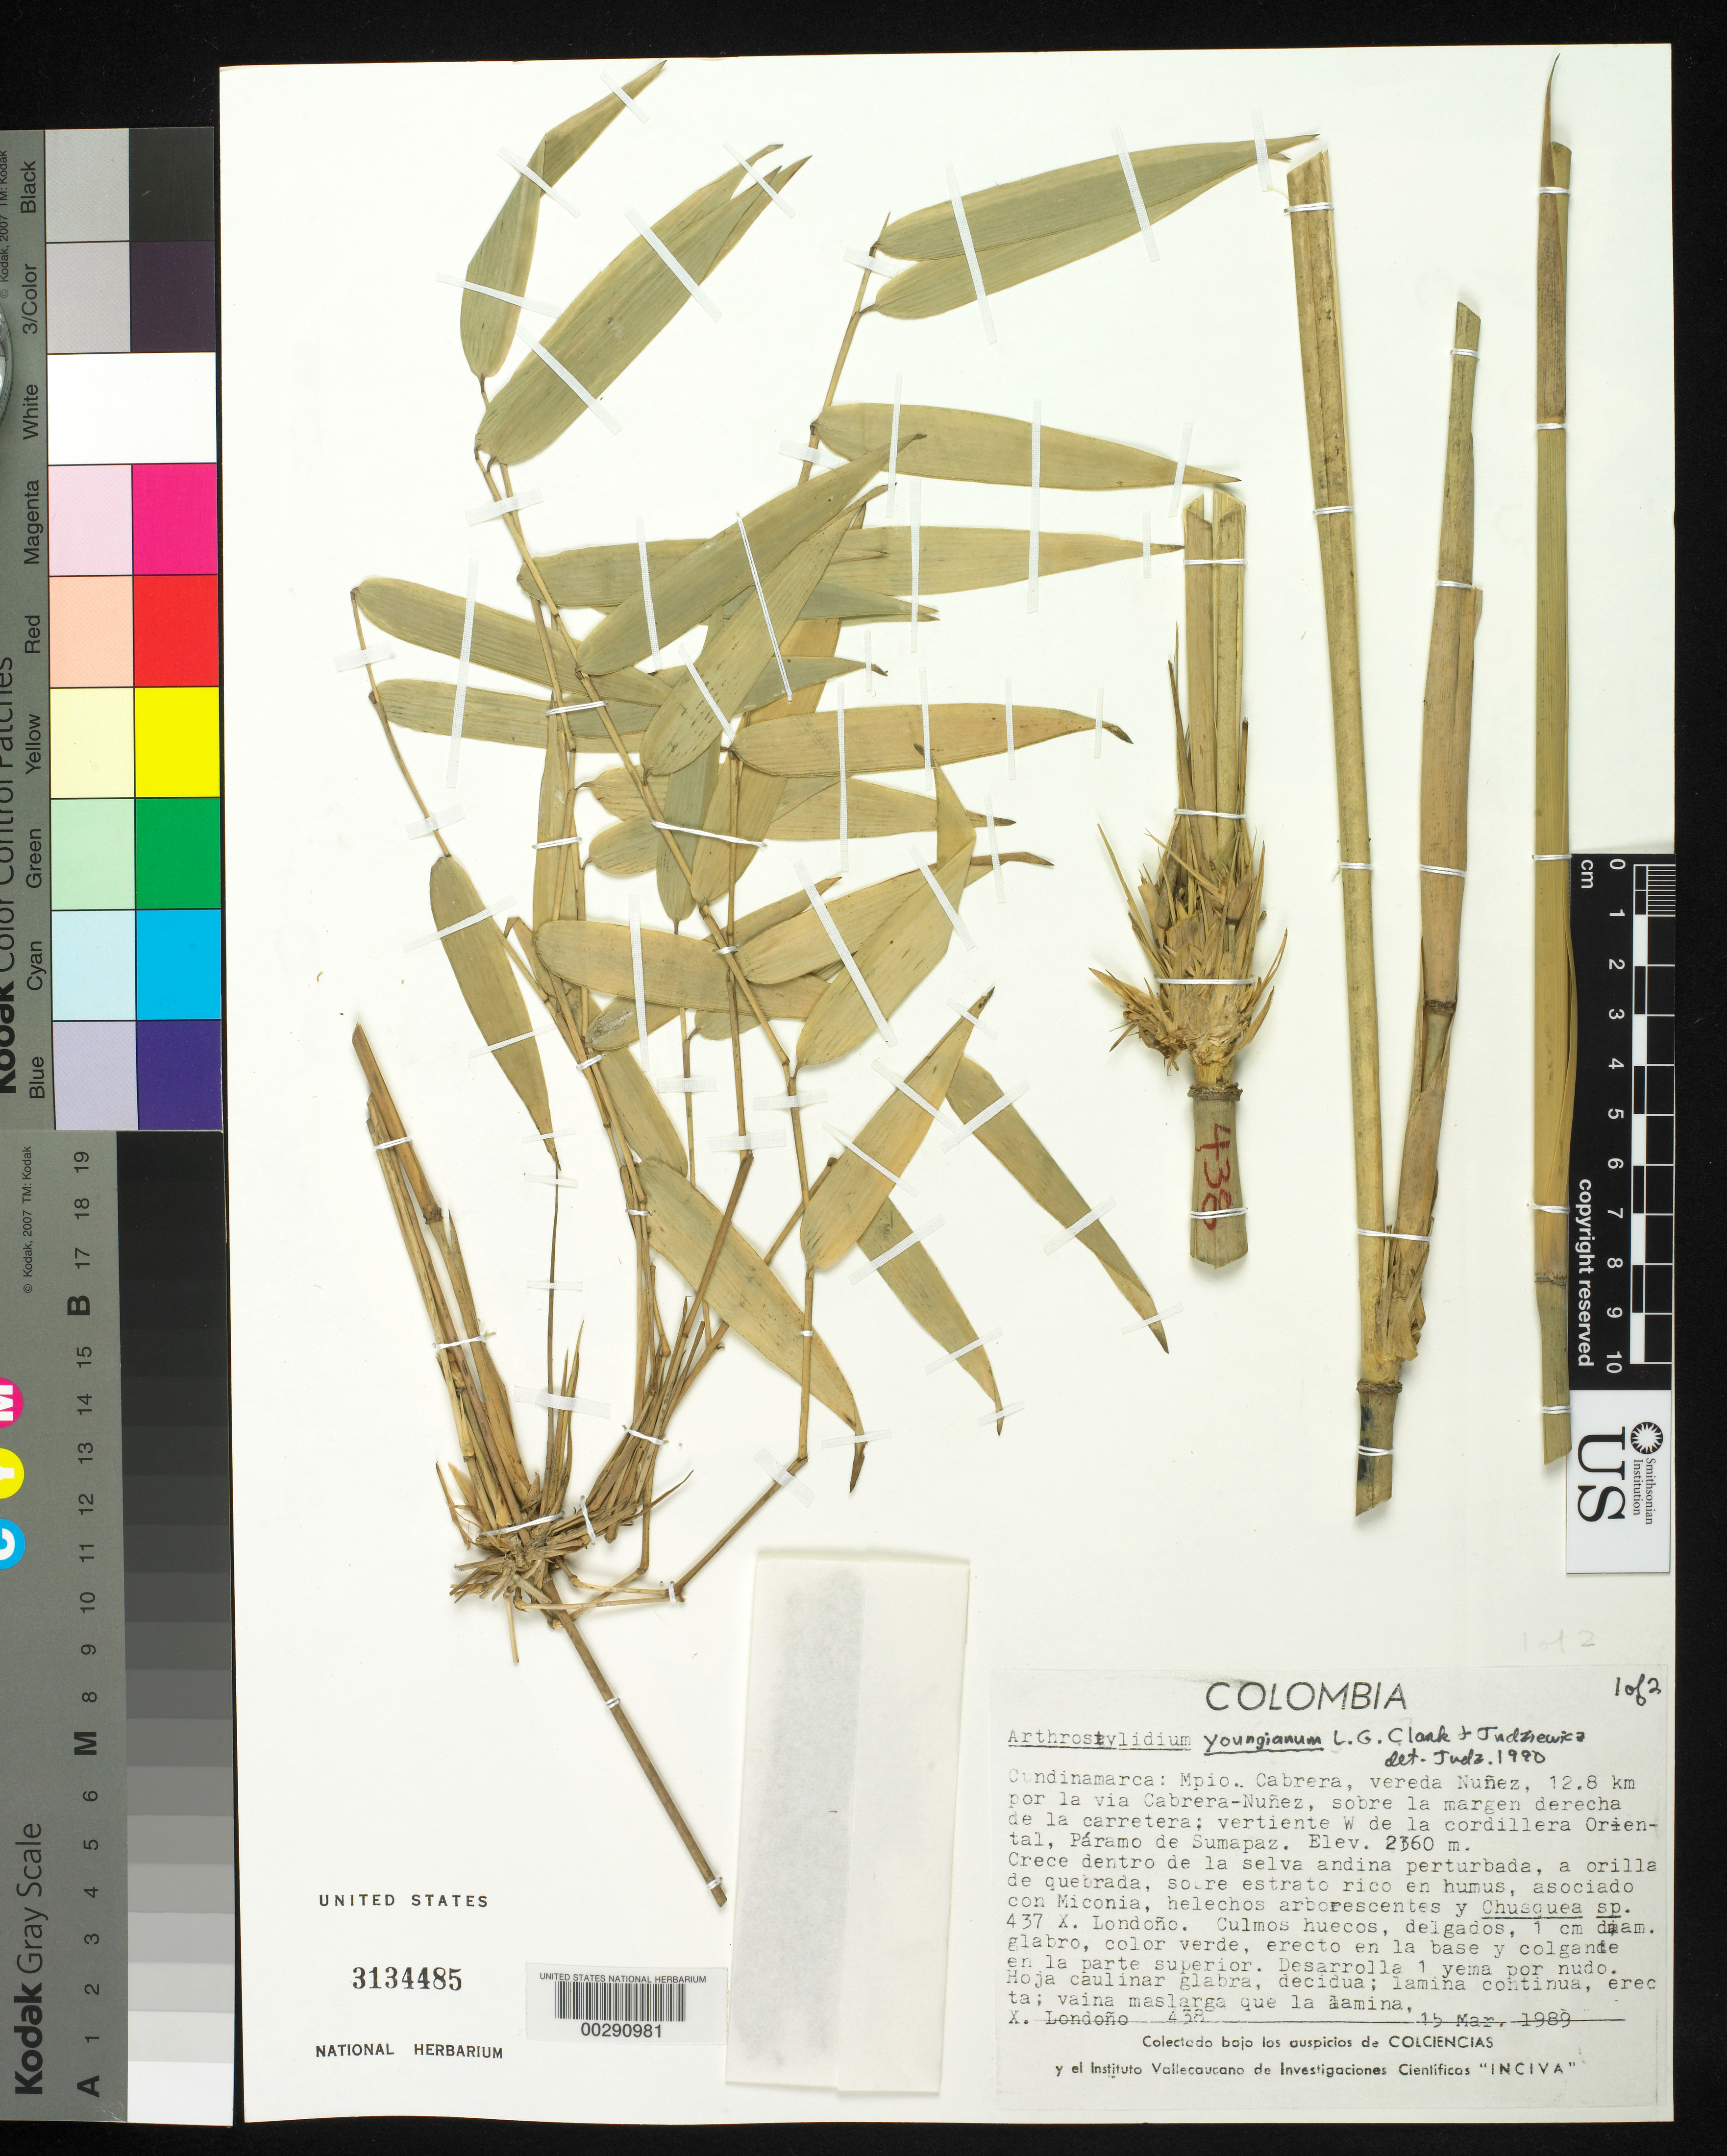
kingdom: Plantae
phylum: Tracheophyta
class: Liliopsida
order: Poales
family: Poaceae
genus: Arthrostylidium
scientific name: Arthrostylidium youngianum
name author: L.G. Clark & Judz.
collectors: X. Londoño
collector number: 438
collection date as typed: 15 Mar 1989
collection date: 1989-03-15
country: Colombia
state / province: Cundinamarca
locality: Cabrera Mun. (?), Nunez, 12.8 km by the way of Cabrera-Nunez, right side of the road; w slope of the Cordillera Oriental, Paramo de Sumapaz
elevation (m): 2360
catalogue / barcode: US 3134485